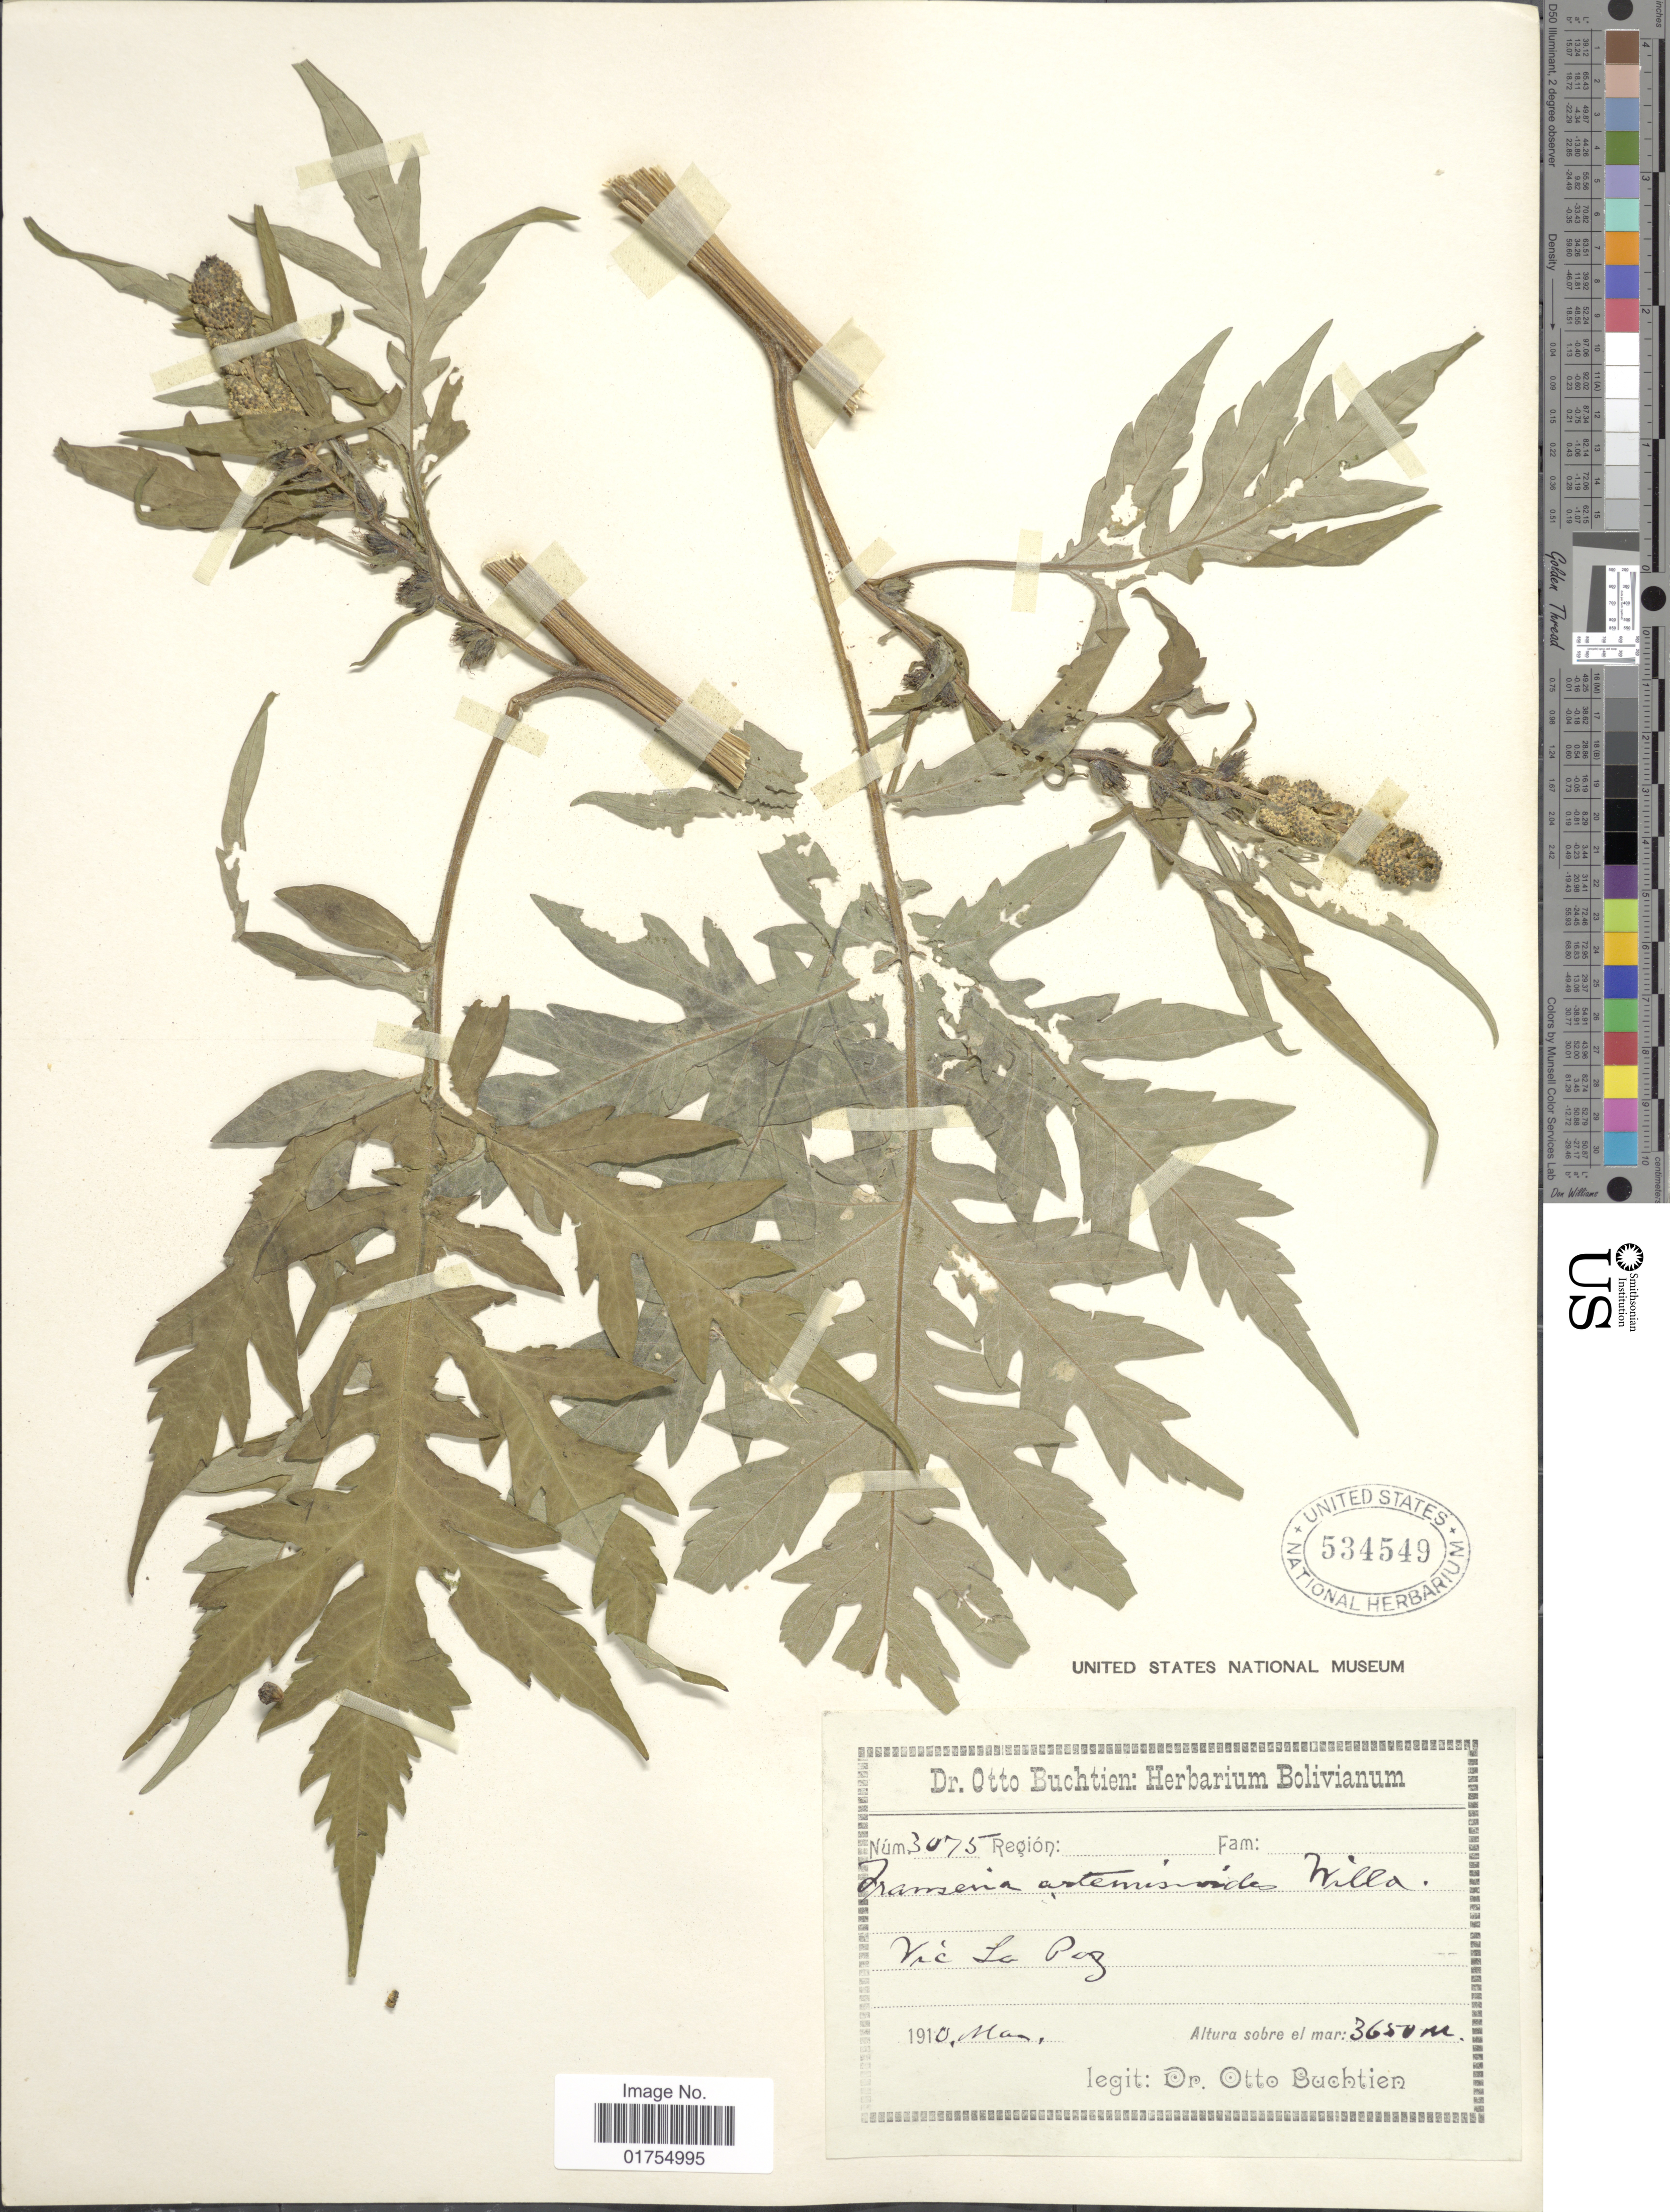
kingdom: Plantae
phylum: Tracheophyta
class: Magnoliopsida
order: Asterales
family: Asteraceae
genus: Franseria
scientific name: Franseria artemisioides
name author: Willd.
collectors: O. Buchtien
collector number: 3075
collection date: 1910-03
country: Bolivia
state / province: La Paz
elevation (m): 3650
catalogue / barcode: US 534549